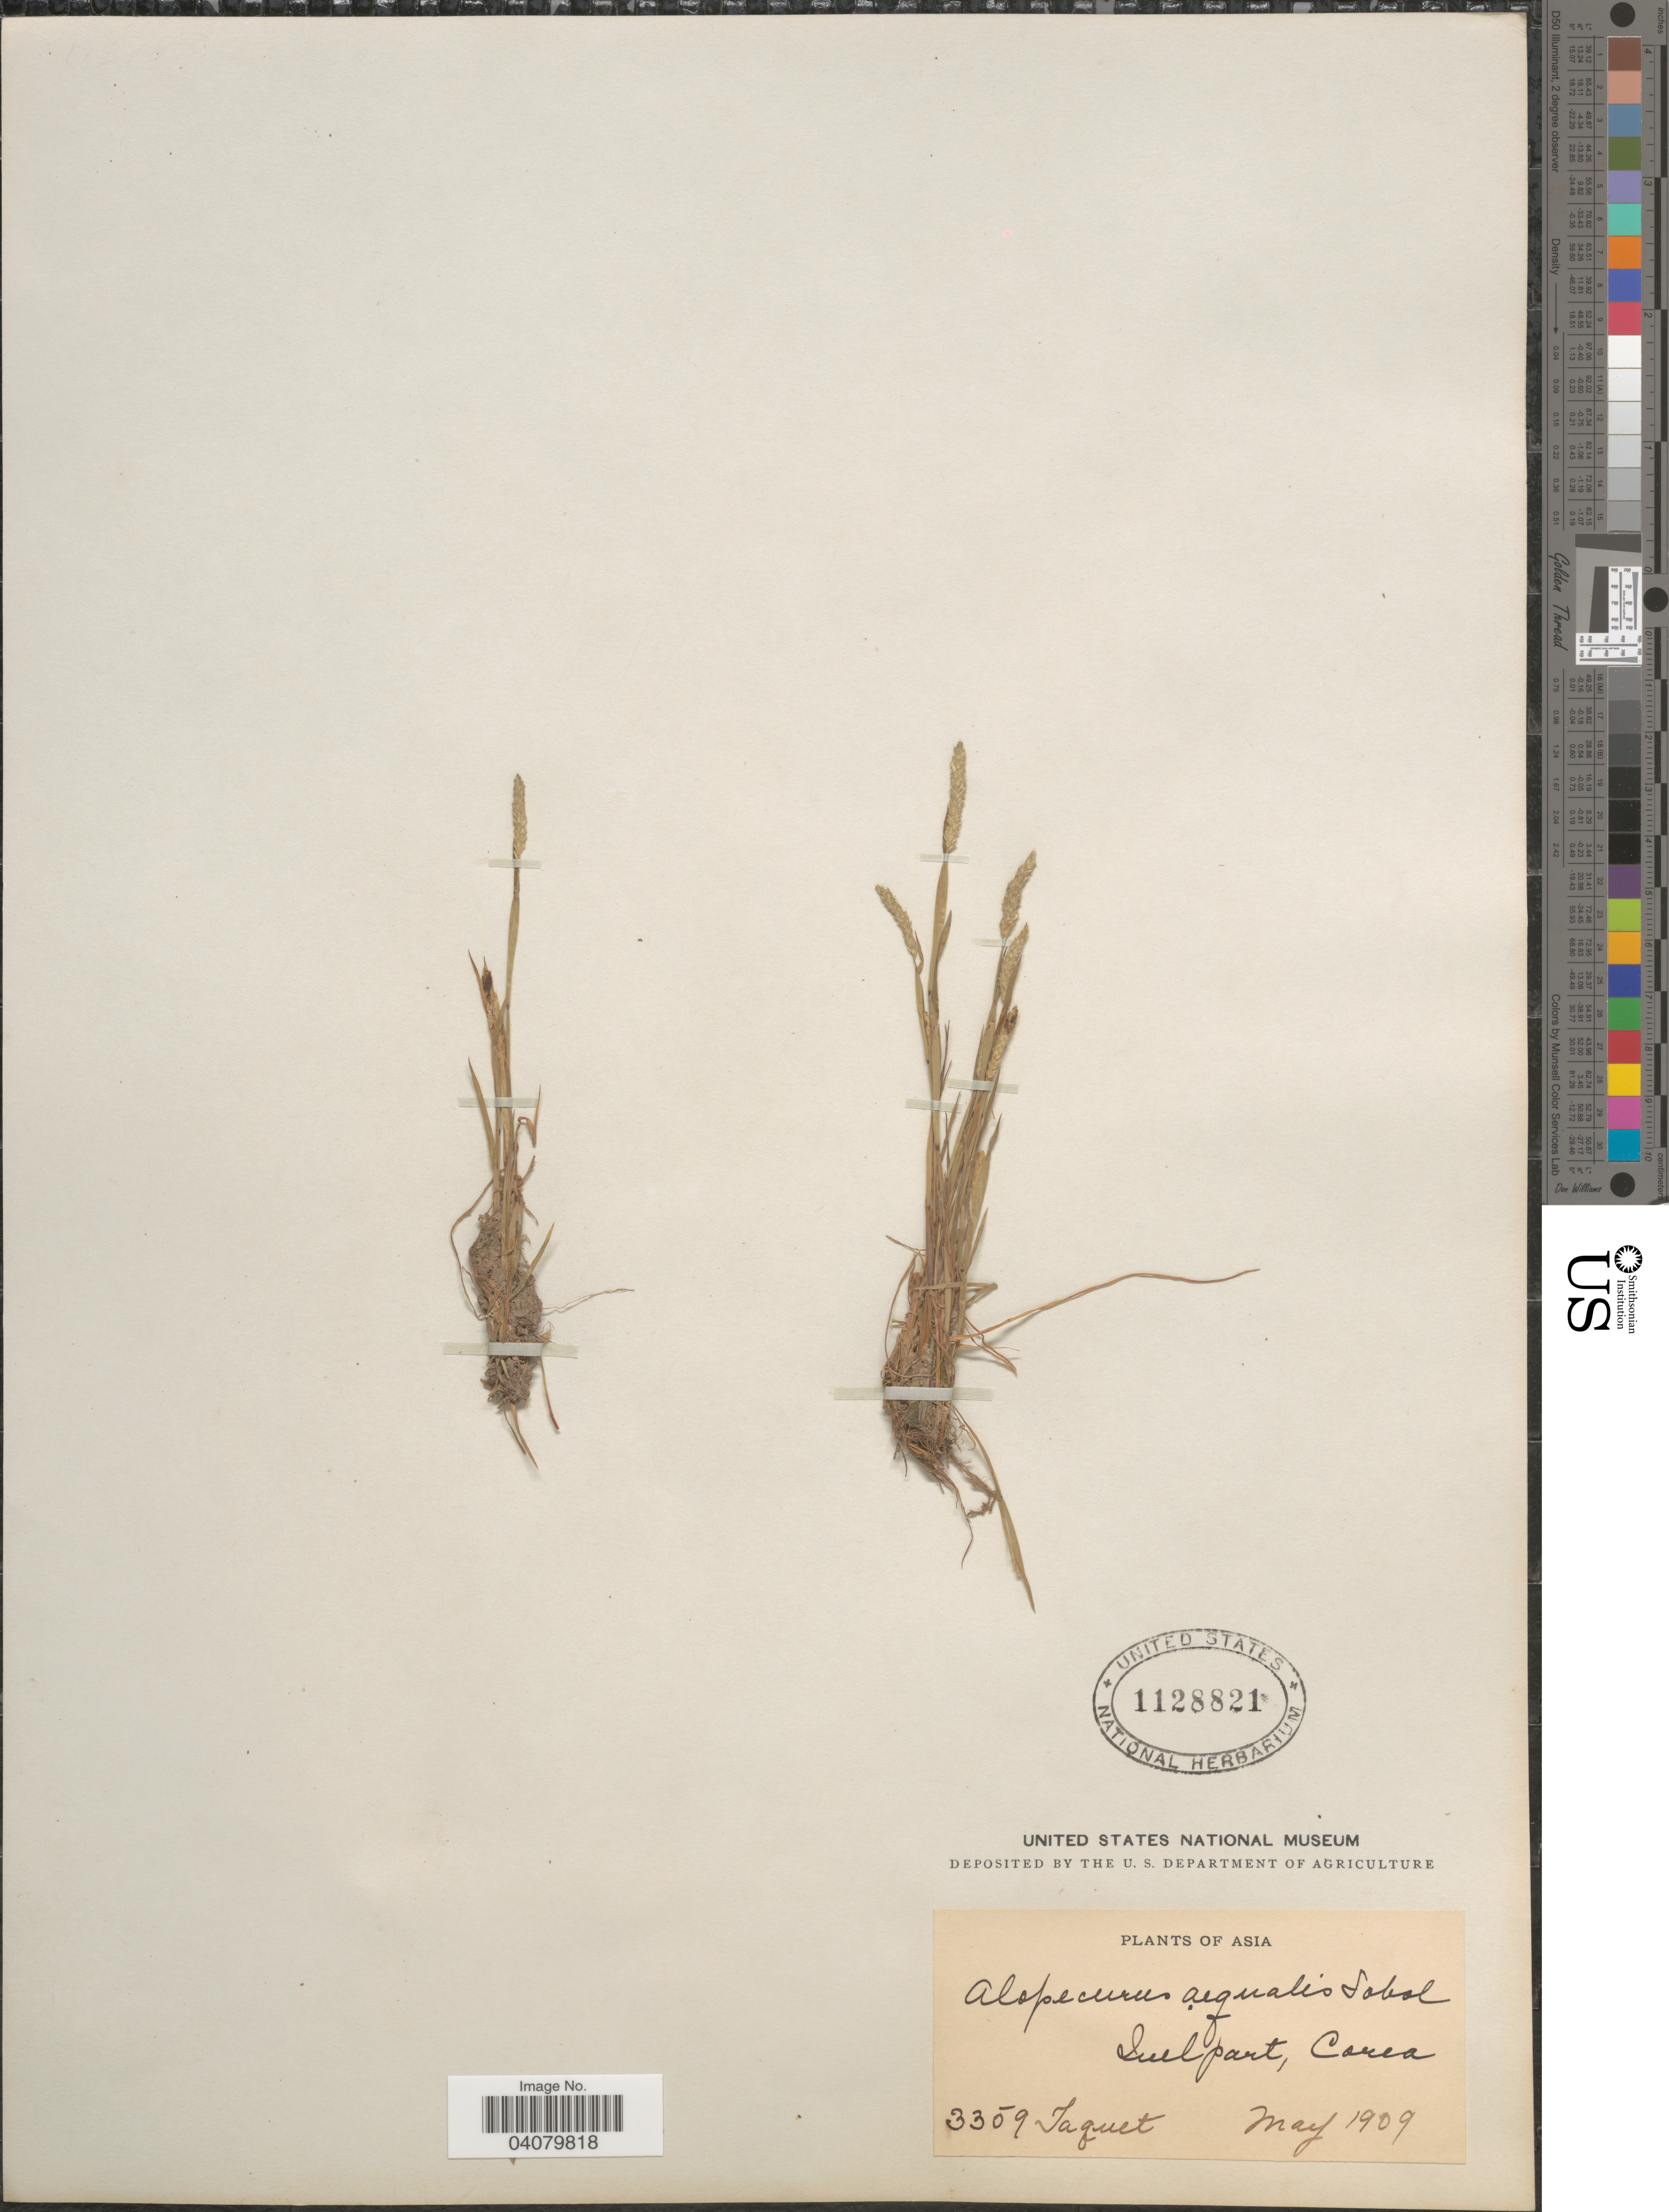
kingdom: Plantae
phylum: Tracheophyta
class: Liliopsida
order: Poales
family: Poaceae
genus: Alopecurus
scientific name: Alopecurus aequalis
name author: Sobol.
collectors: Taquet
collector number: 3359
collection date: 1909-05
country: South Korea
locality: Quelpart, Corea.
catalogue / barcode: US 1128821